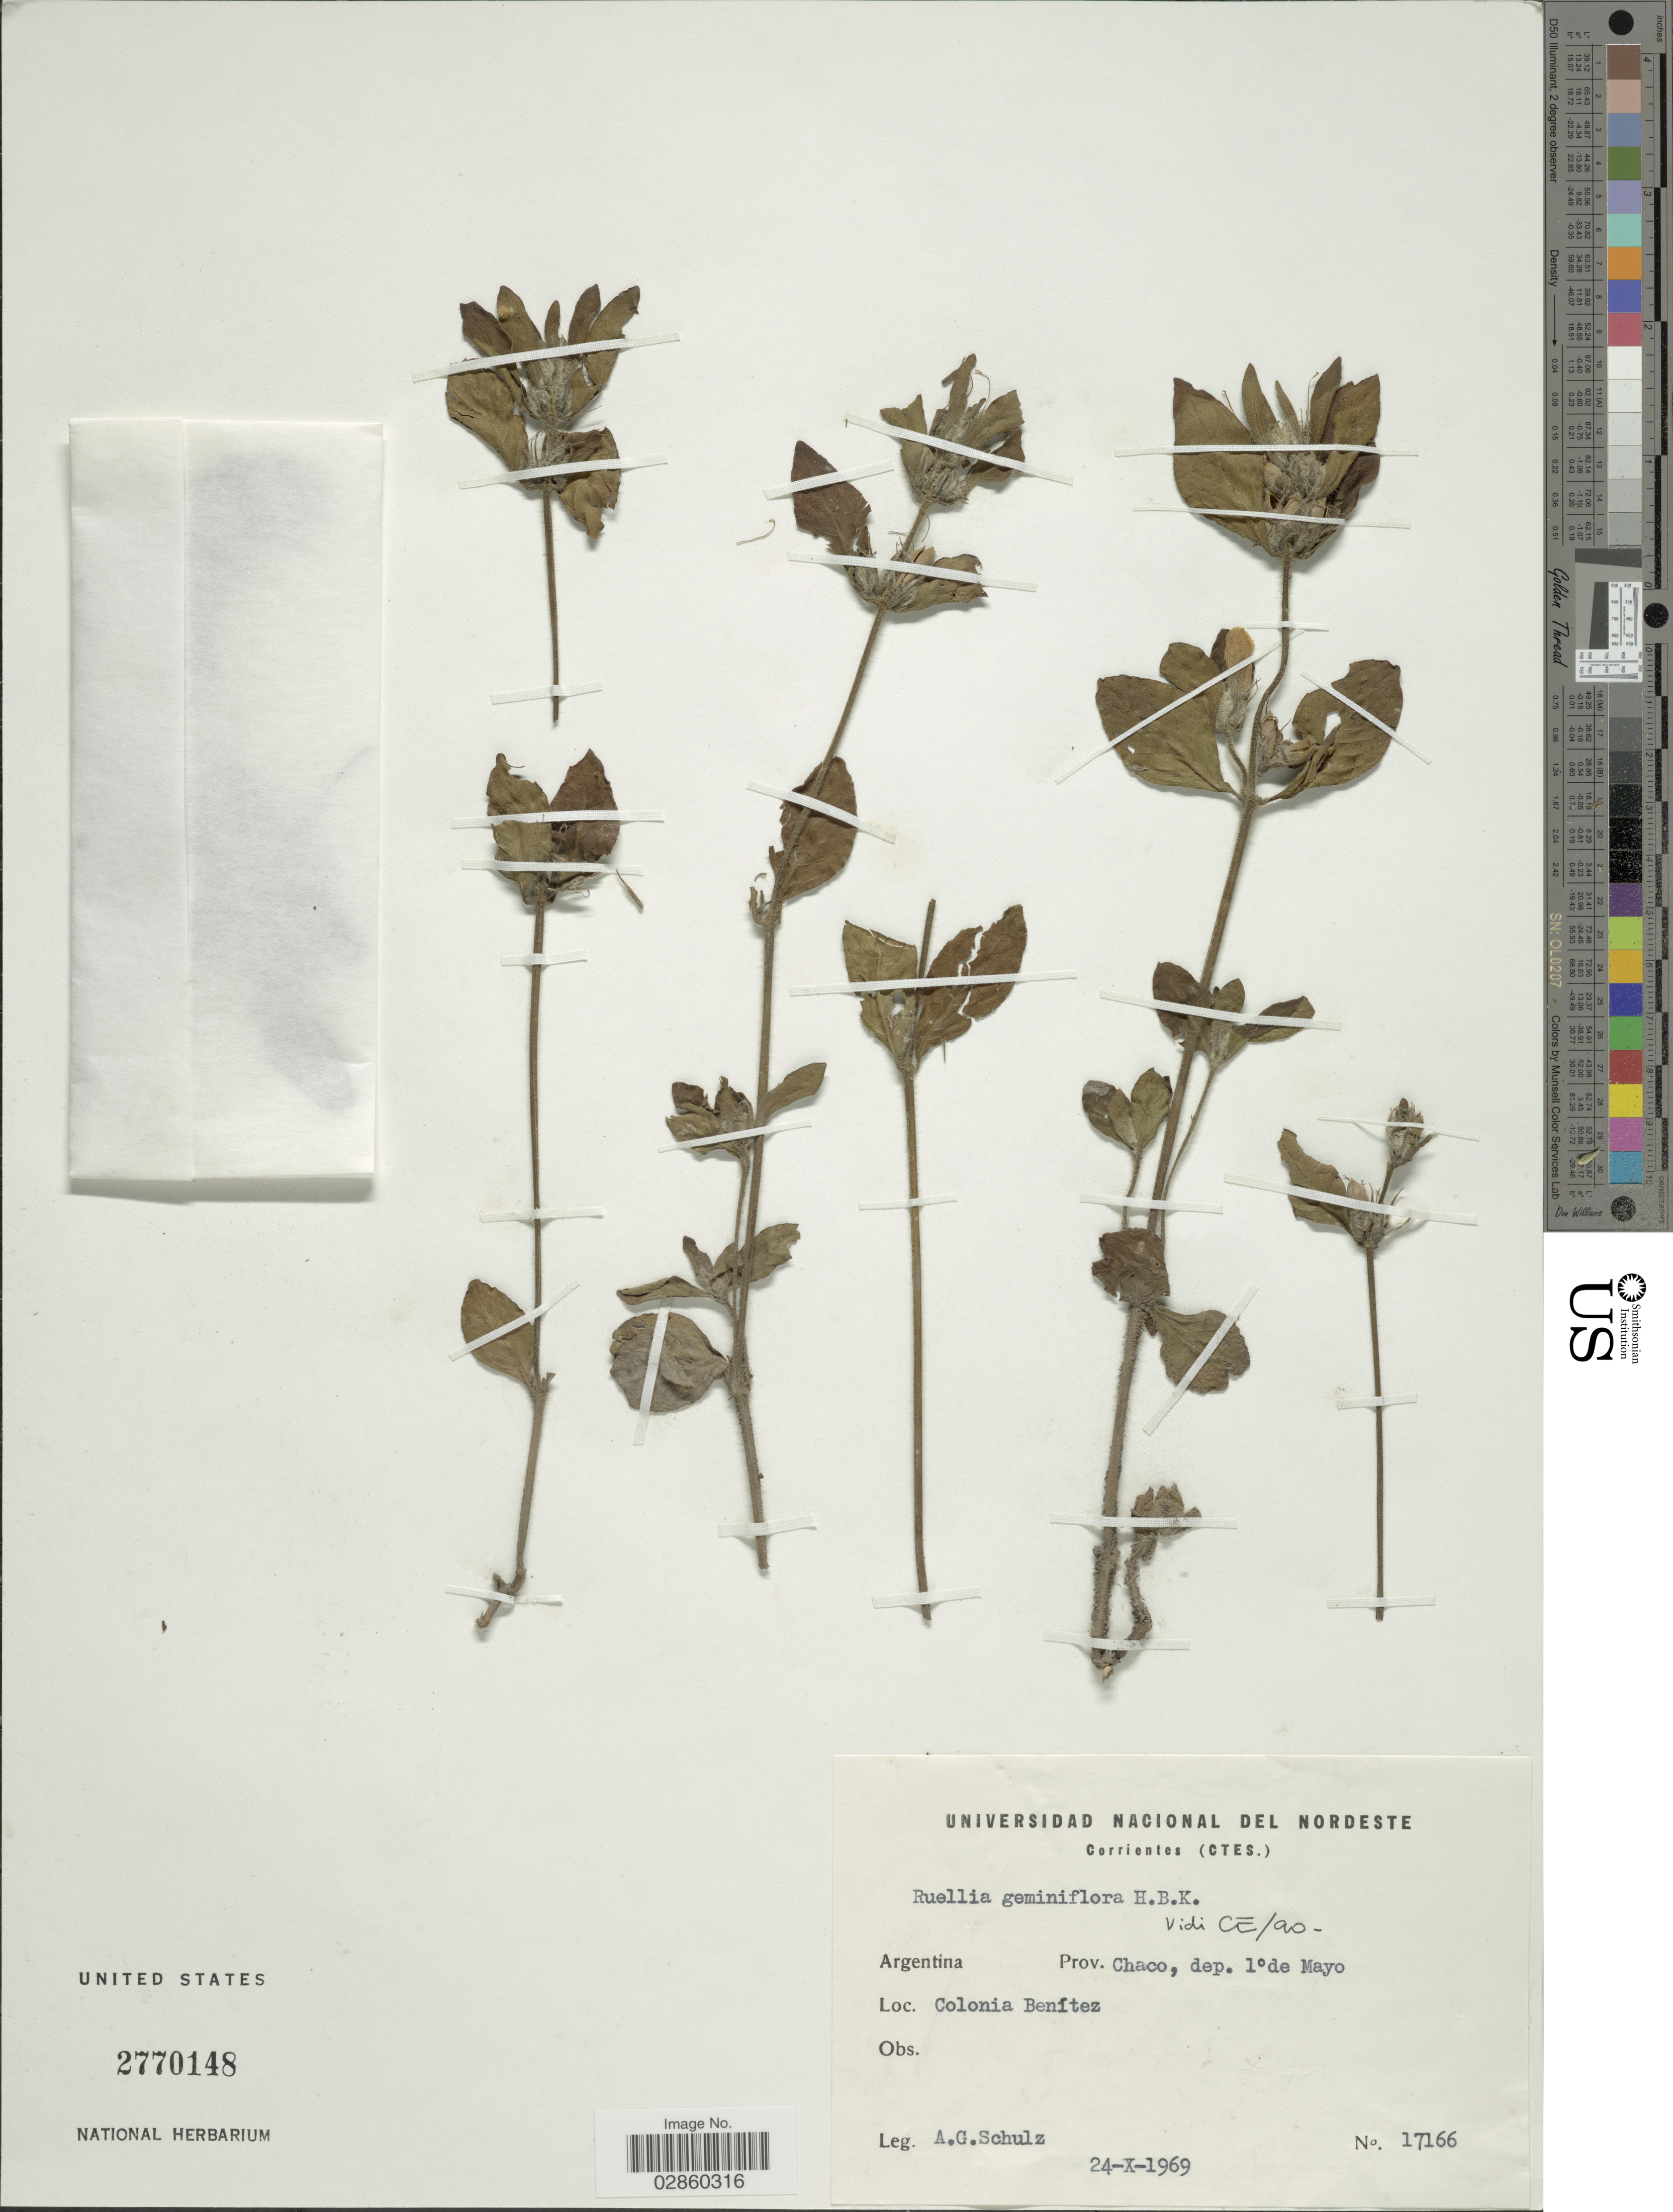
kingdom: Plantae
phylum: Tracheophyta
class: Magnoliopsida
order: Lamiales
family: Acanthaceae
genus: Ruellia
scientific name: Ruellia geminiflora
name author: Kunth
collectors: A. G. Schulz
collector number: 17166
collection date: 1969-10-24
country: Argentina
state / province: Chaco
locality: Dep. 1° de Mayo, Colonia Benítez.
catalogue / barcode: US 2770148